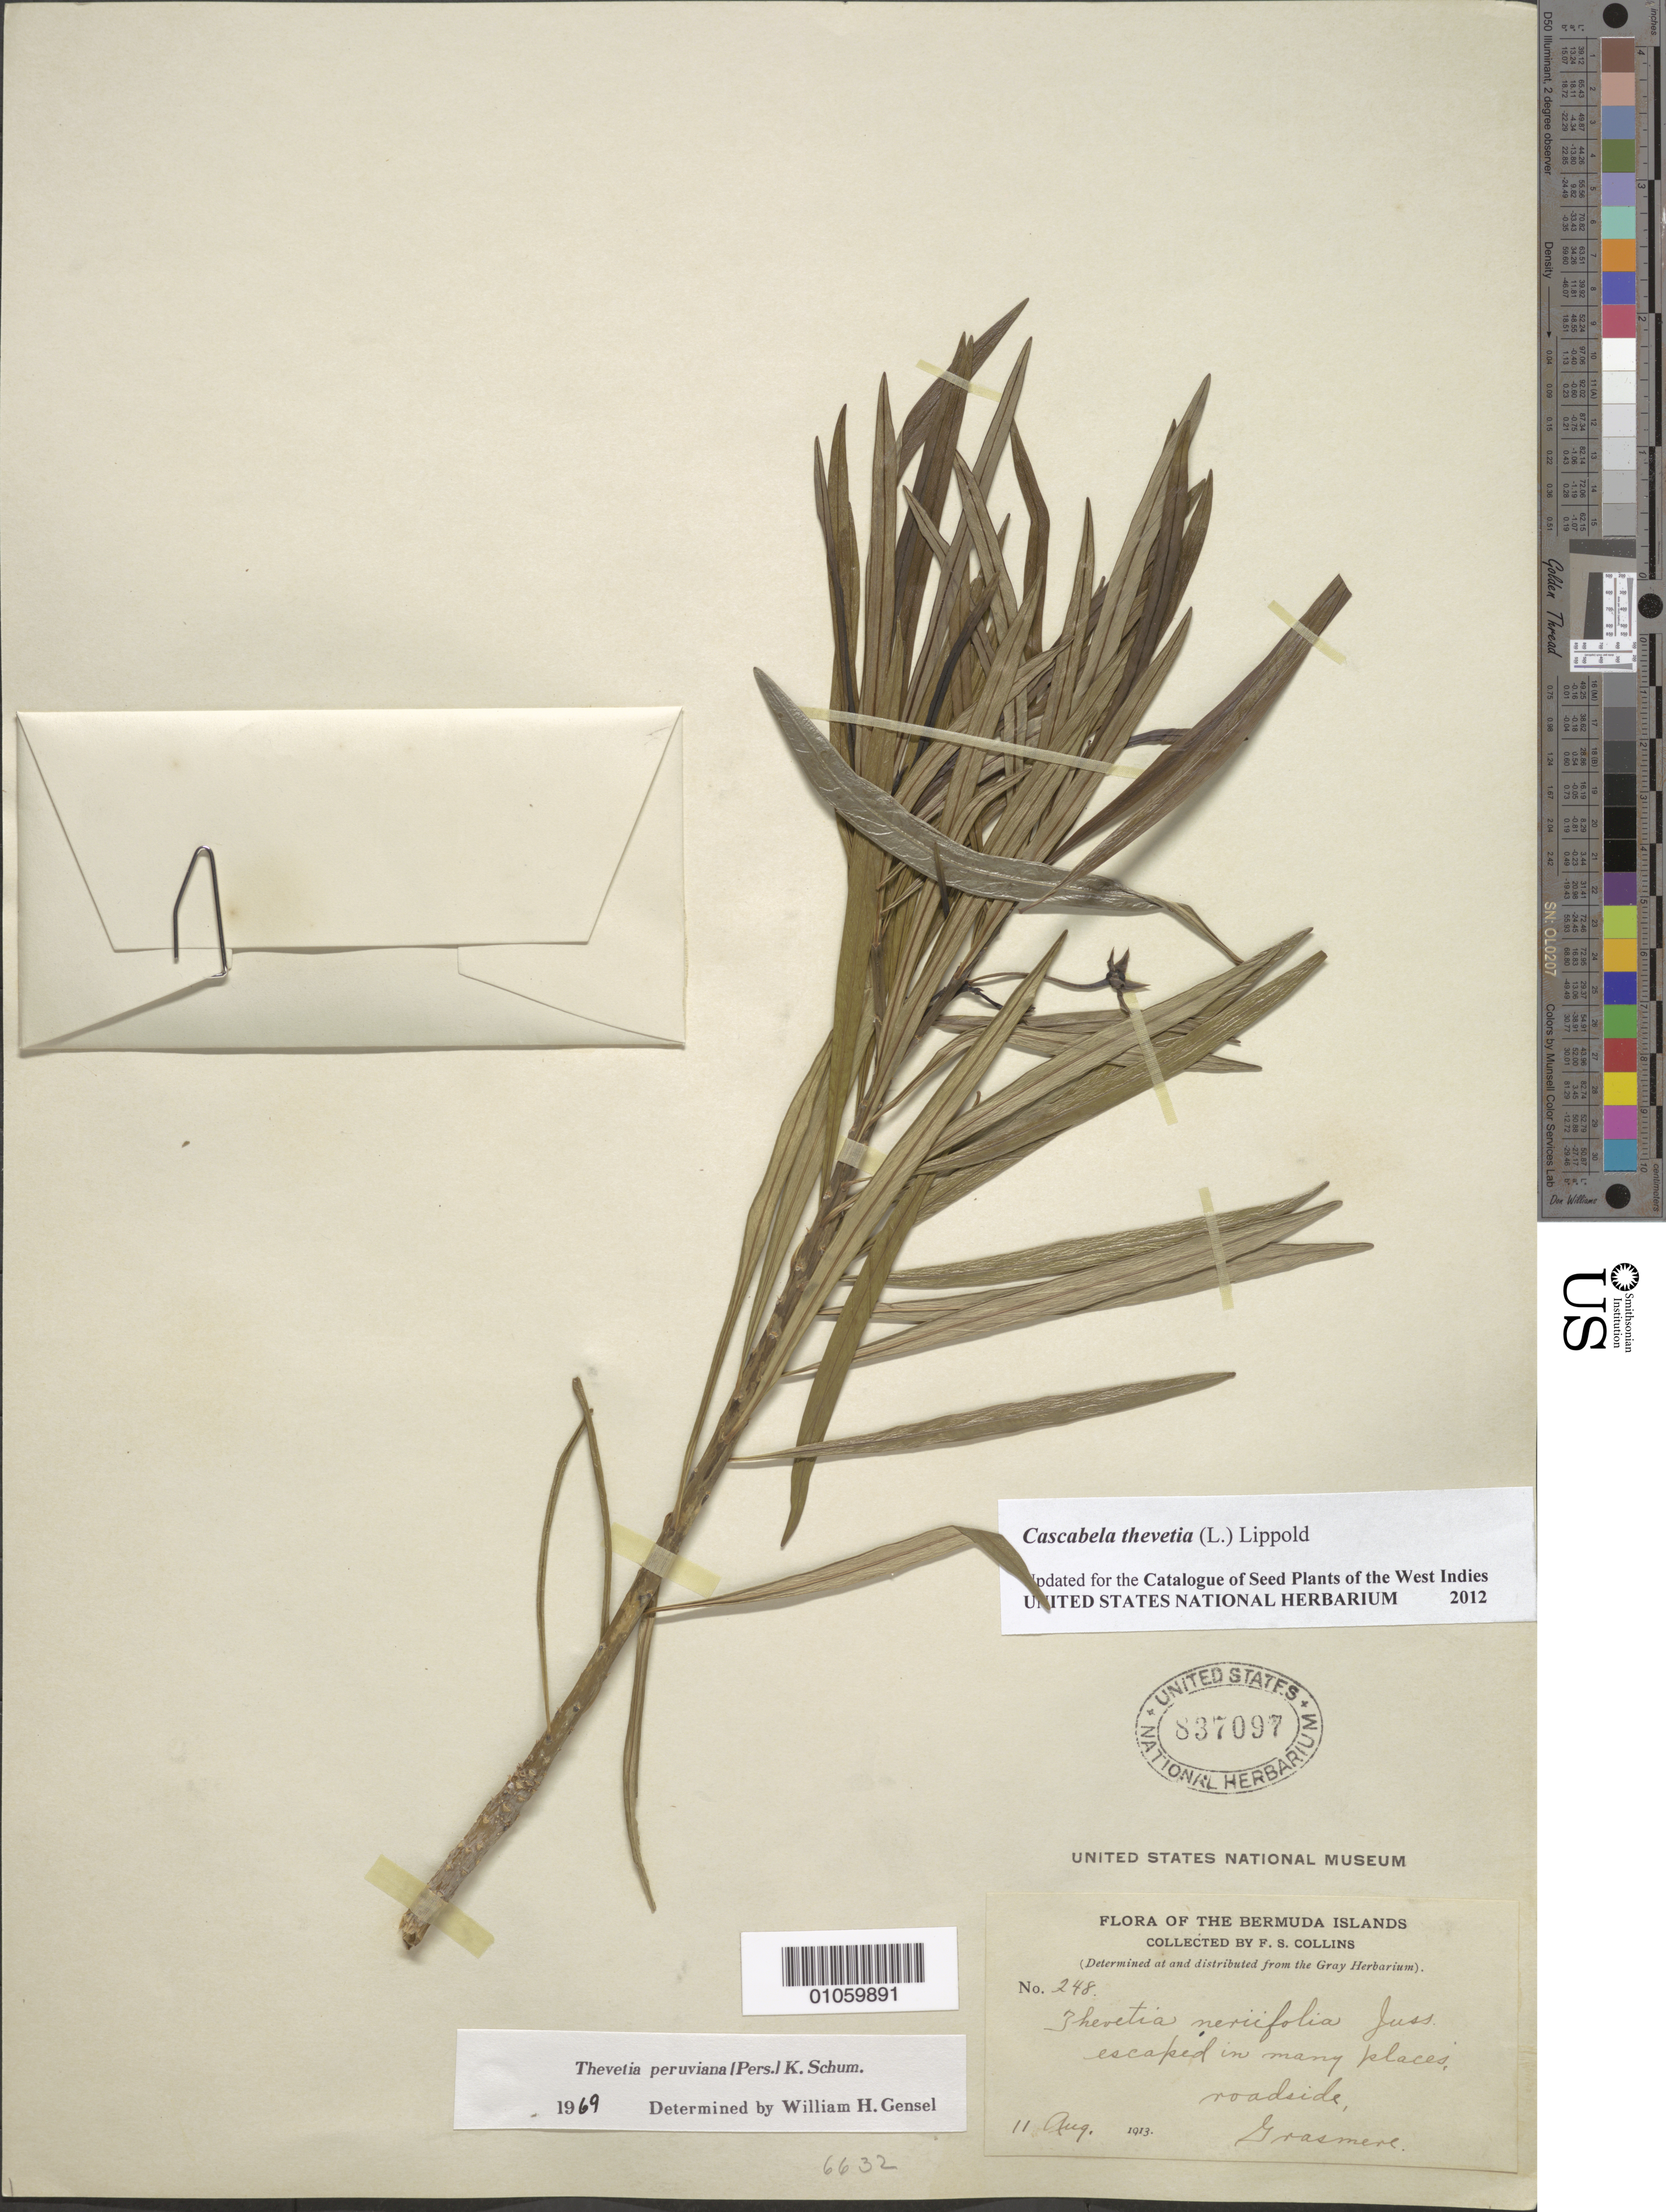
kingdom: Plantae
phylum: Tracheophyta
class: Magnoliopsida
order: Gentianales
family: Apocynaceae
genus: Cascabela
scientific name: Cascabela thevetia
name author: (L.) Lippold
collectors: F. Collins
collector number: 248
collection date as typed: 11 Aug 1913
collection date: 1913-08-11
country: Bermuda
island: Bermuda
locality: Roadside, Grasmere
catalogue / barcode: US 837097